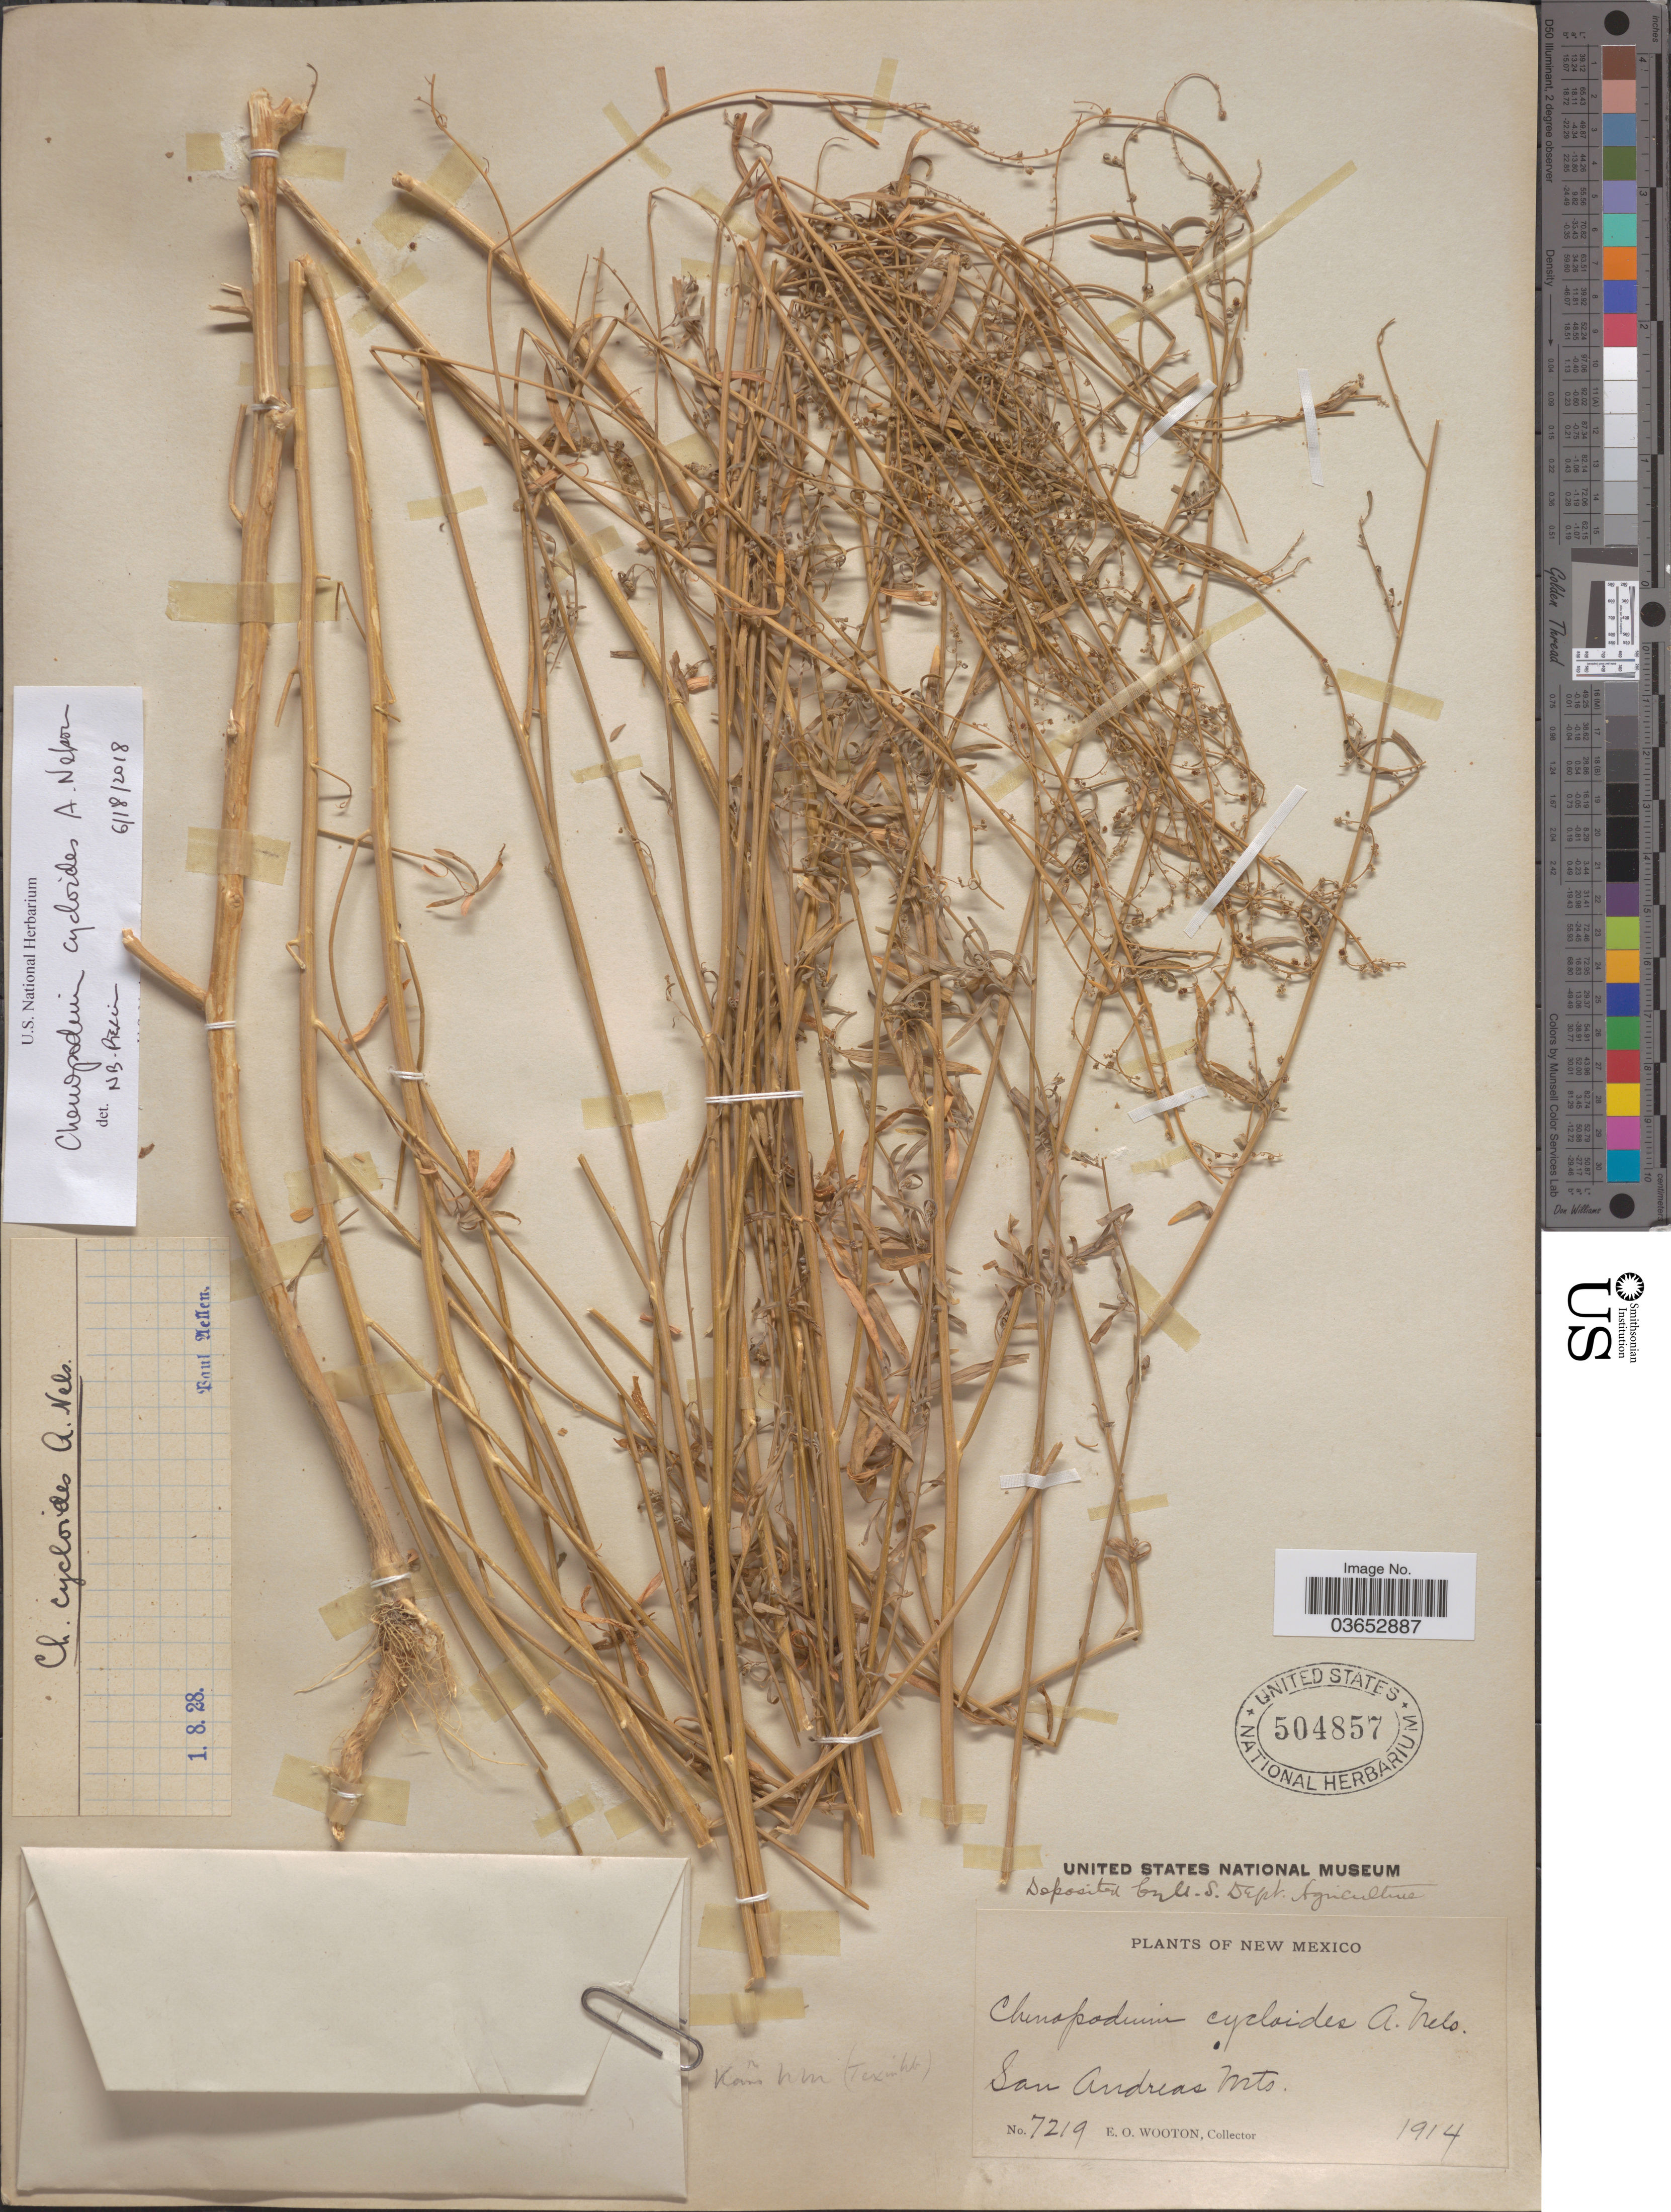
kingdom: Plantae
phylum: Tracheophyta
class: Magnoliopsida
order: Caryophyllales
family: Amaranthaceae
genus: Chenopodium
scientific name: Chenopodium cycloides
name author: A. Nelson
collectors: E. O. Wooton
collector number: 7219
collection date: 1914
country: United States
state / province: New Mexico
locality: San Andreas Mts.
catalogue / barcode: US 504857